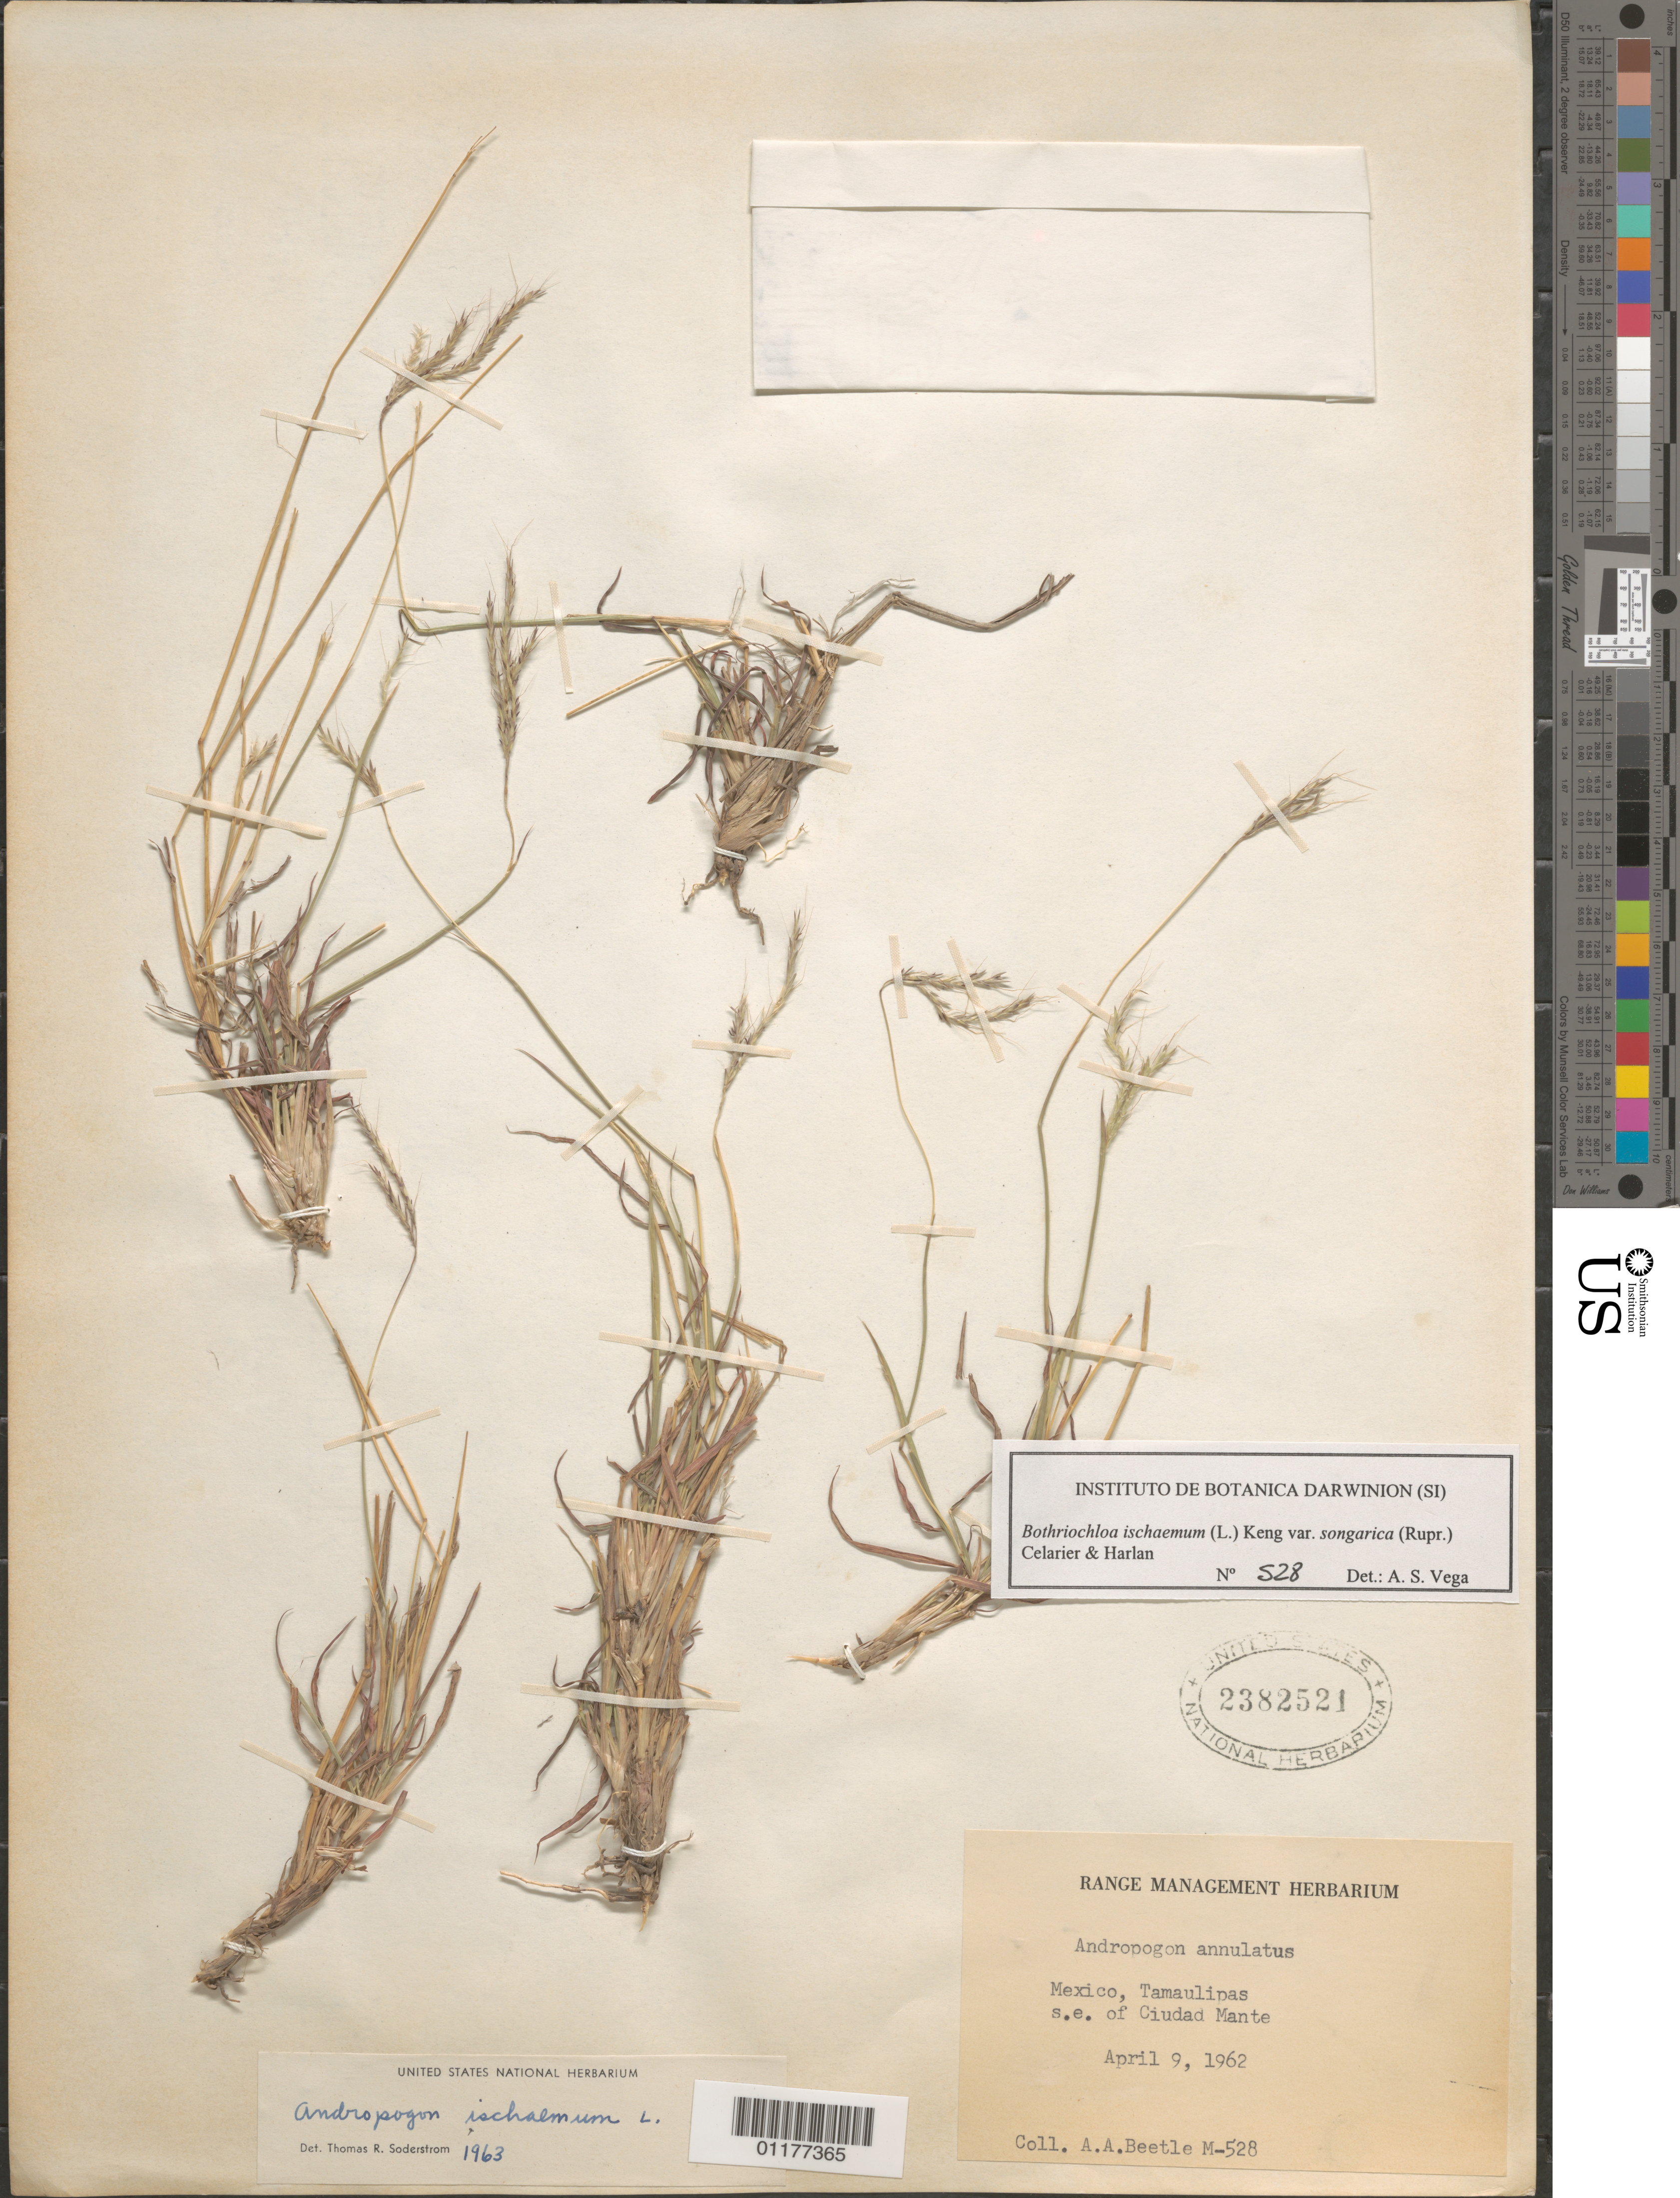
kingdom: Plantae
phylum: Tracheophyta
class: Liliopsida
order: Poales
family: Poaceae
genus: Bothriochloa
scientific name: Bothriochloa ischaemum var. songarica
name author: (Rupr. ex Fisch. & C.A. Mey.) Celarier & Harlan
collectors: A. A. Beetle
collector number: M-528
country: Mexico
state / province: Tamaulipas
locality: SE of Ciudad Mante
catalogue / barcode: US 2382521